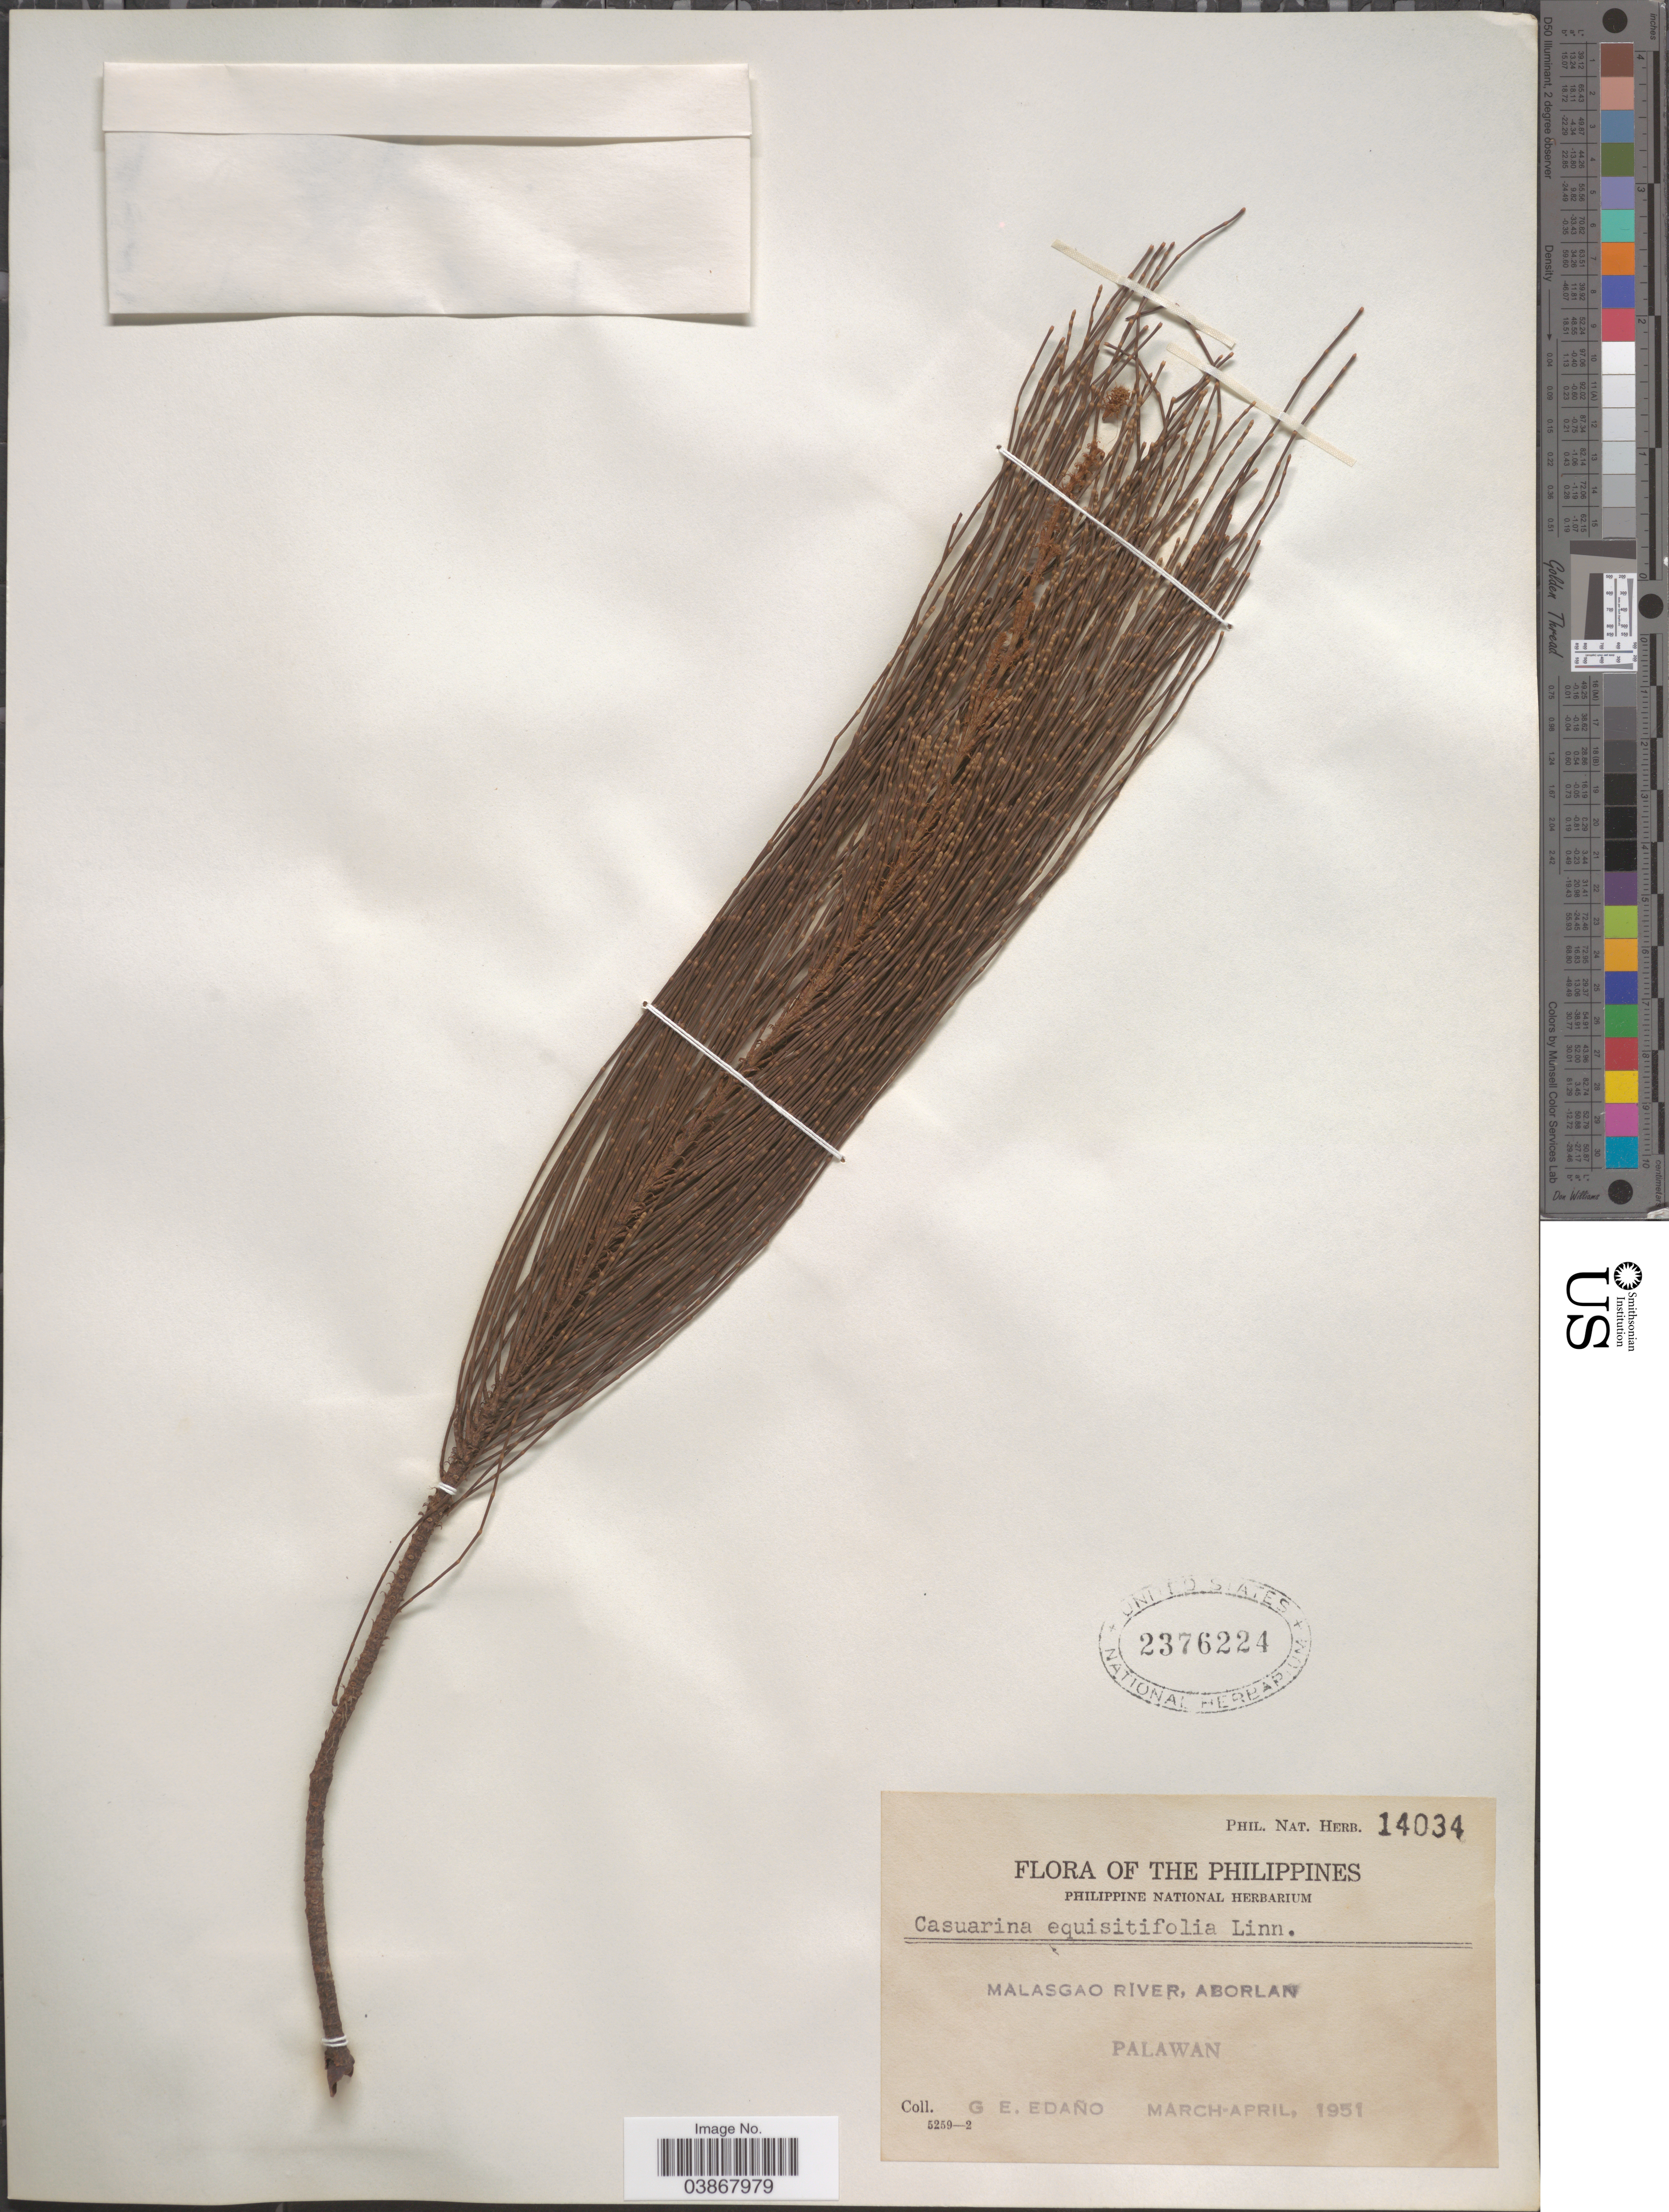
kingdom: Plantae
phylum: Tracheophyta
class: Magnoliopsida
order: Fagales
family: Casuarinaceae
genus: Casuarina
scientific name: Casuarina equisetifolia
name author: L.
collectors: G. E. Edaño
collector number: Phil. Nat. Herb. 14034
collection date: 1951-03/1951-04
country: Philippines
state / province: Mimaropa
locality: Malasgao River, Aborlan. Palawan.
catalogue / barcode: US 2376224